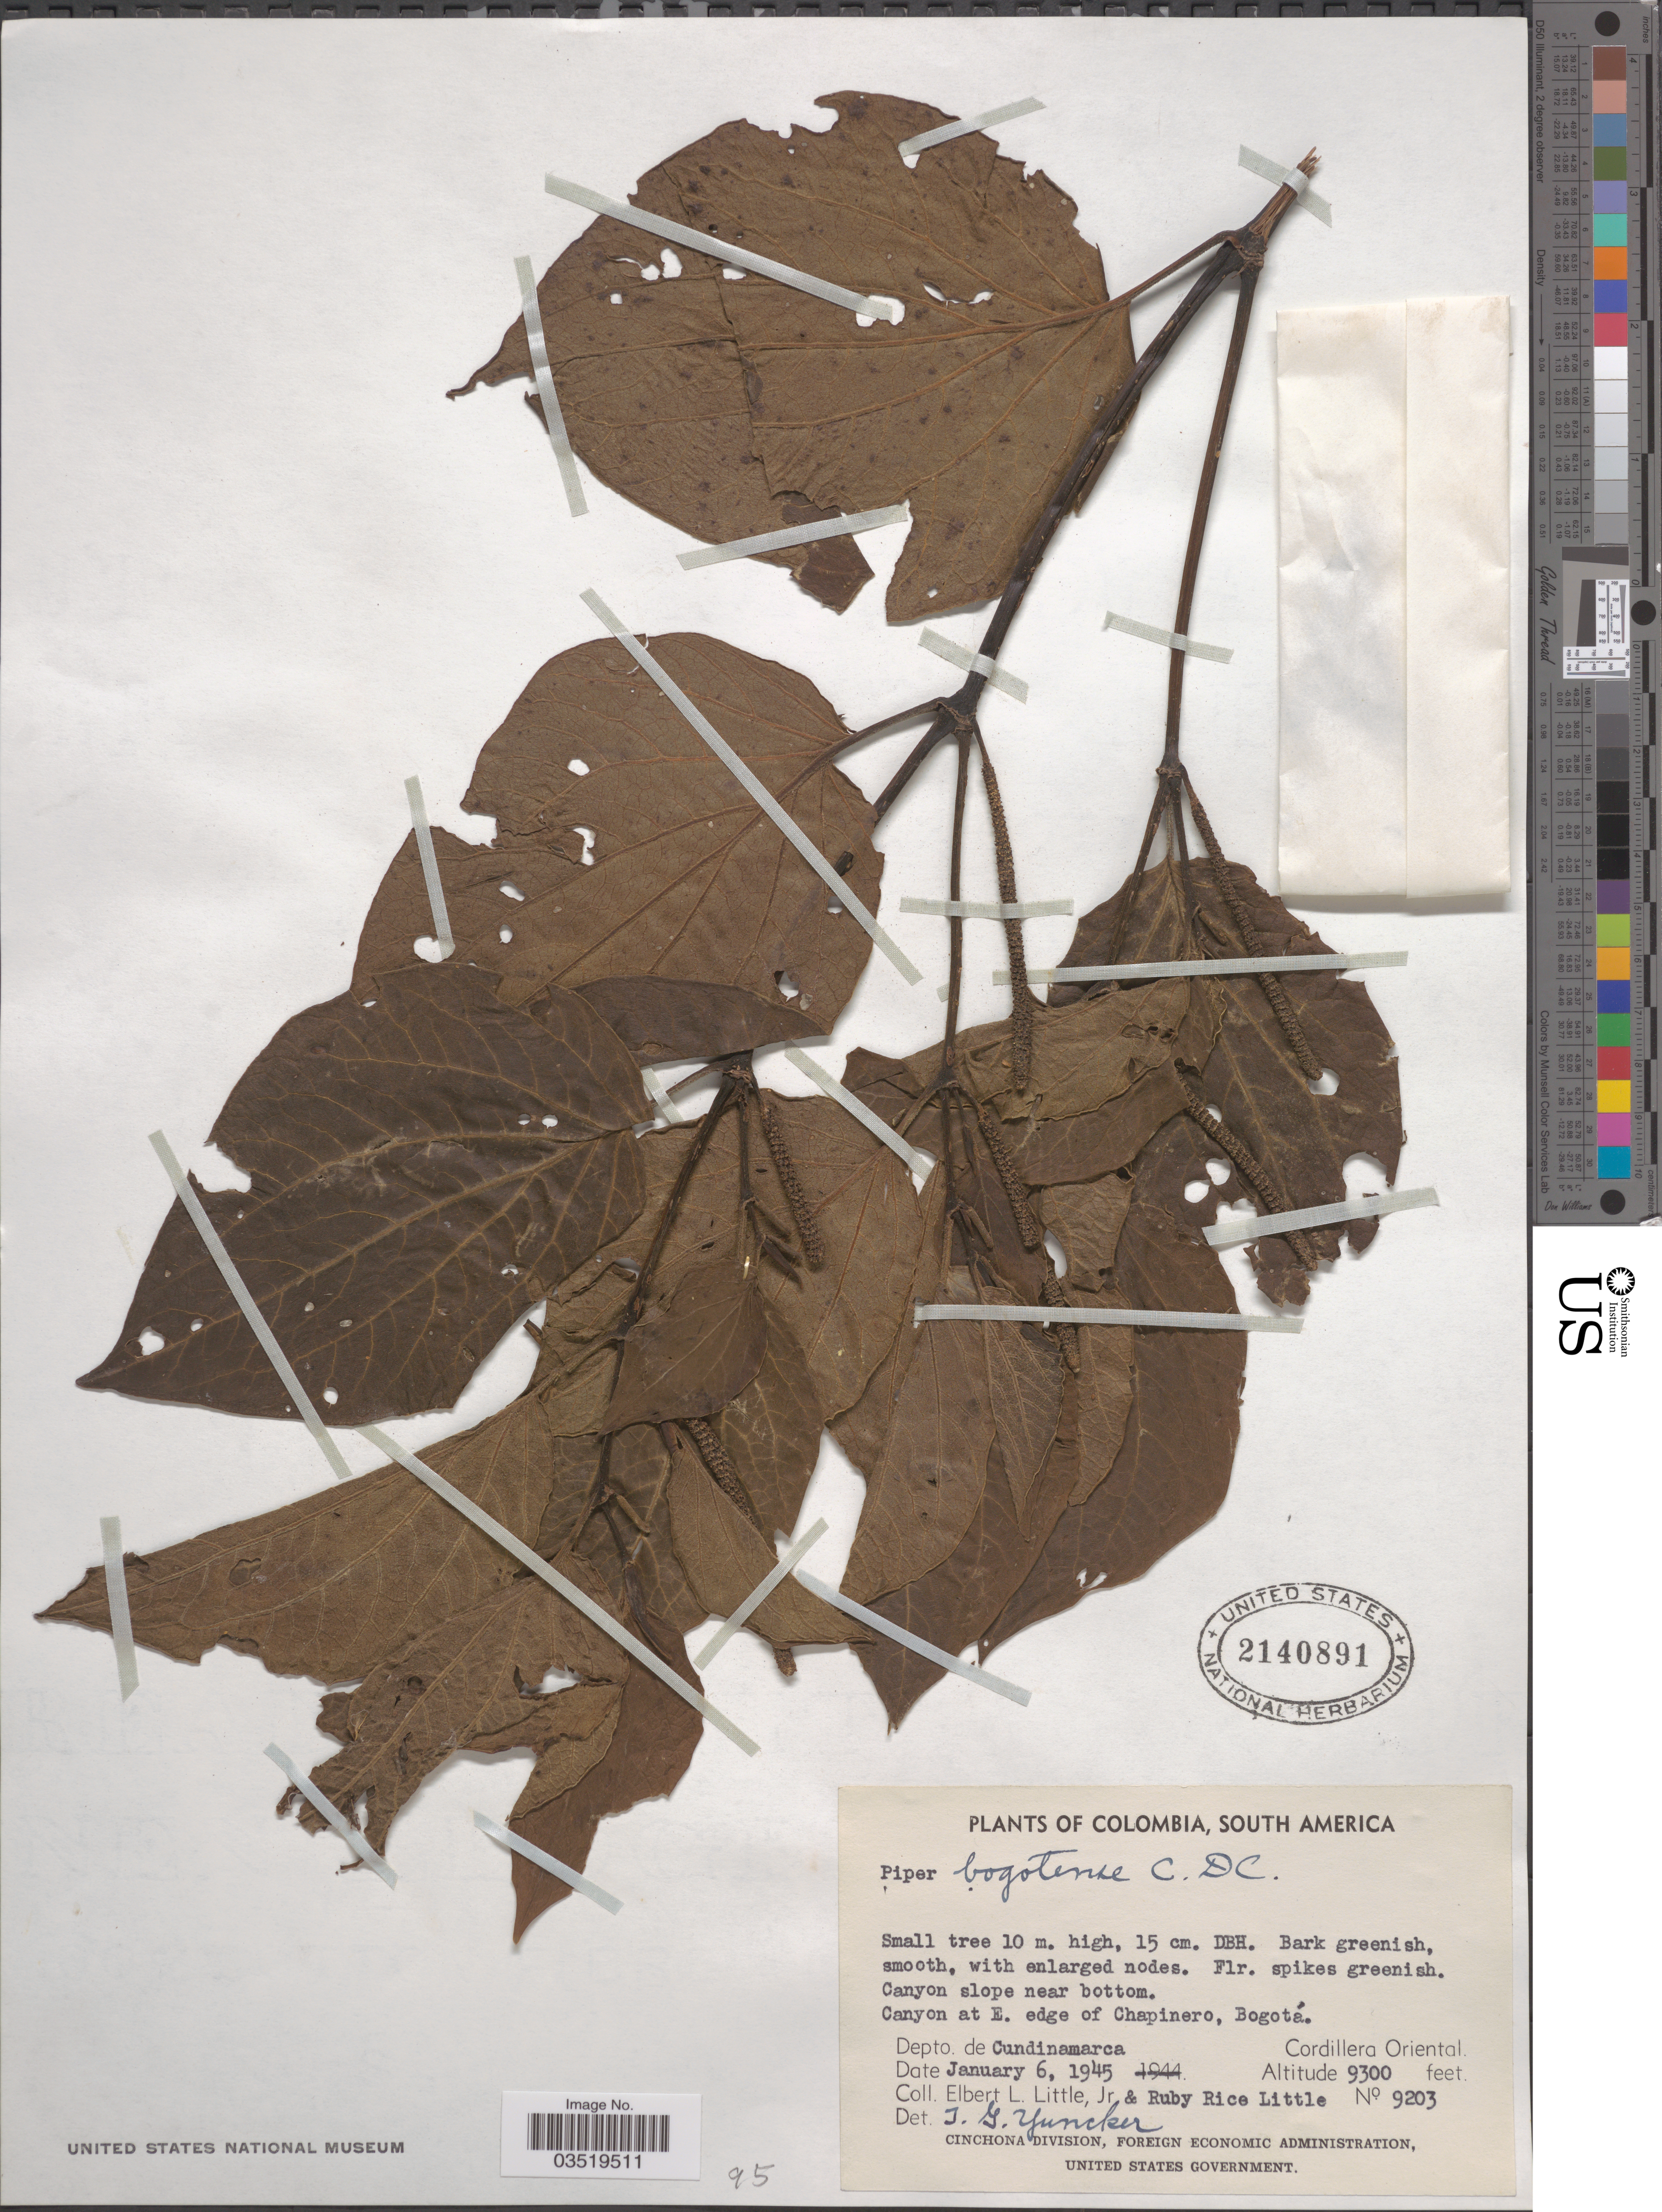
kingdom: Plantae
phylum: Tracheophyta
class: Magnoliopsida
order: Piperales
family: Piperaceae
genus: Piper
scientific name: Piper bogotense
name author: C. DC.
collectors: E. L. Little & R. R. Little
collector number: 9203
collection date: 1945-01-06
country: Colombia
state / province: Cundinamarca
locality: Canyon slope near bottom. Canyon at E. edge of Chapinero, Bogotá. Depto. de Cundinamarca. Cordillera Oriental.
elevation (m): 2835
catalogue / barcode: US 2140891